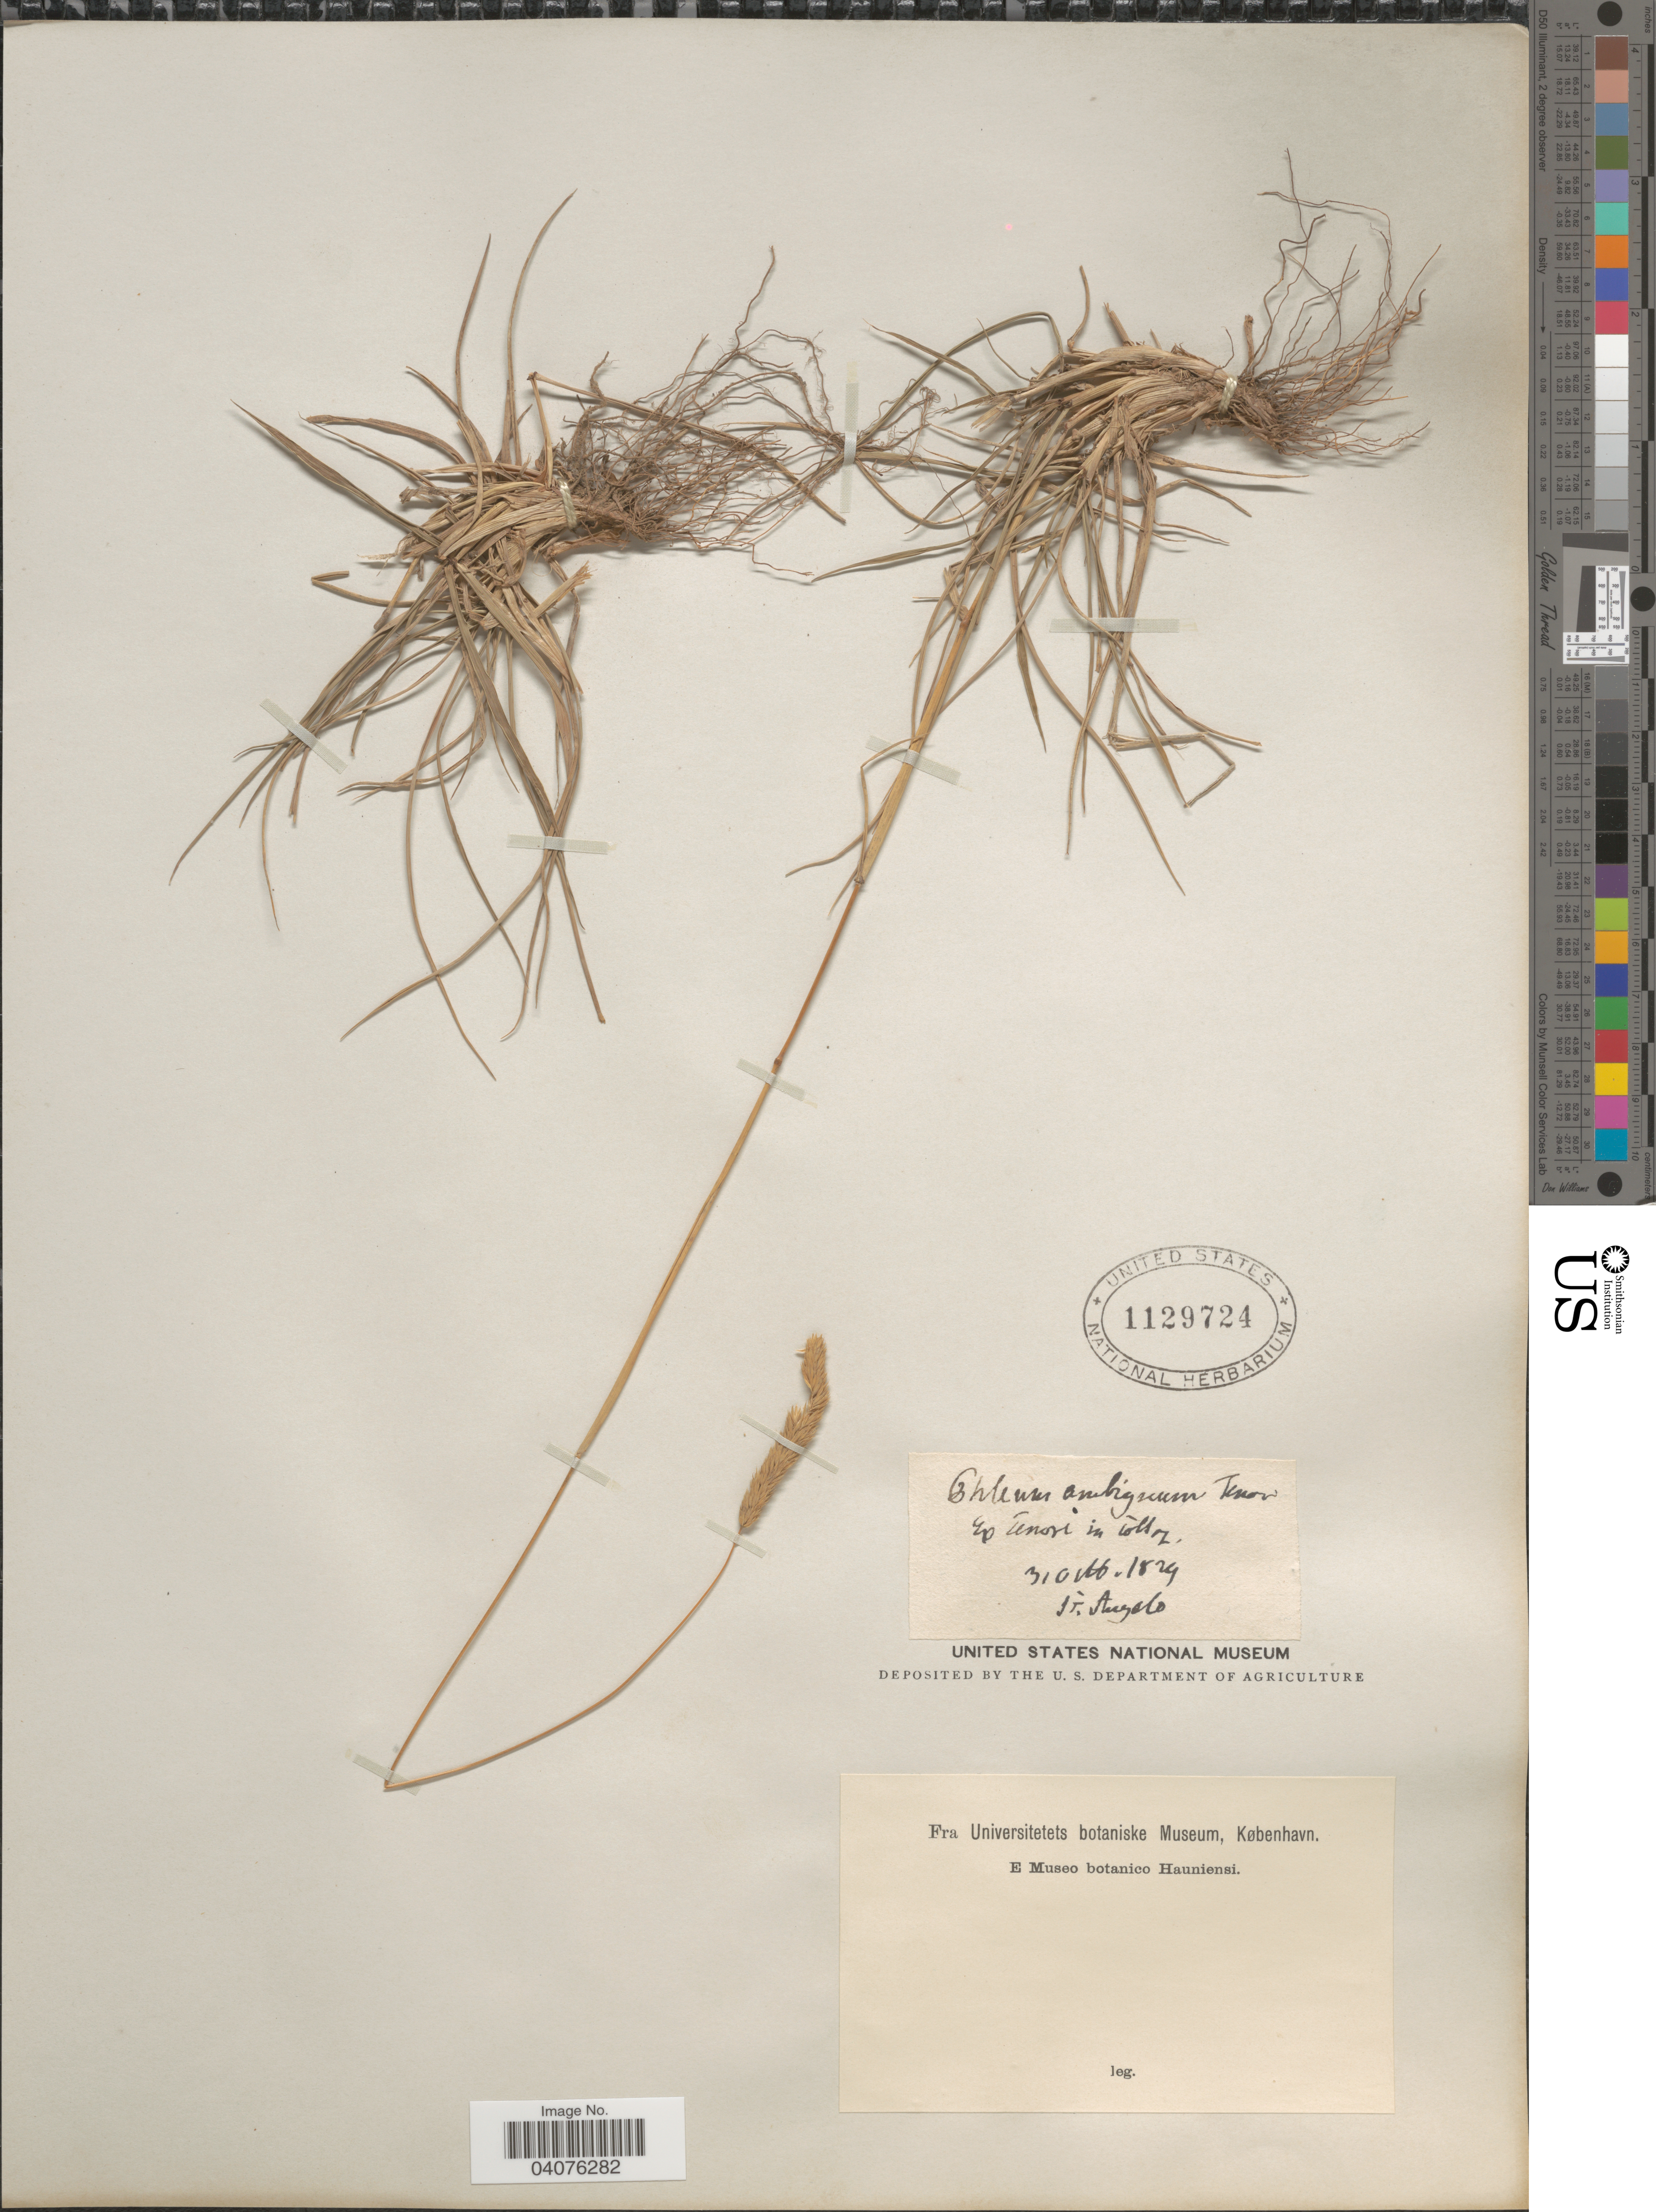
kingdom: Plantae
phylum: Tracheophyta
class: Liliopsida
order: Poales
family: Poaceae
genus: Phleum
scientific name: Phleum michelii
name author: All.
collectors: Angelo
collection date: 1829-10-31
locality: Ex Tenori in Tolloz.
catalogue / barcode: US 1129724